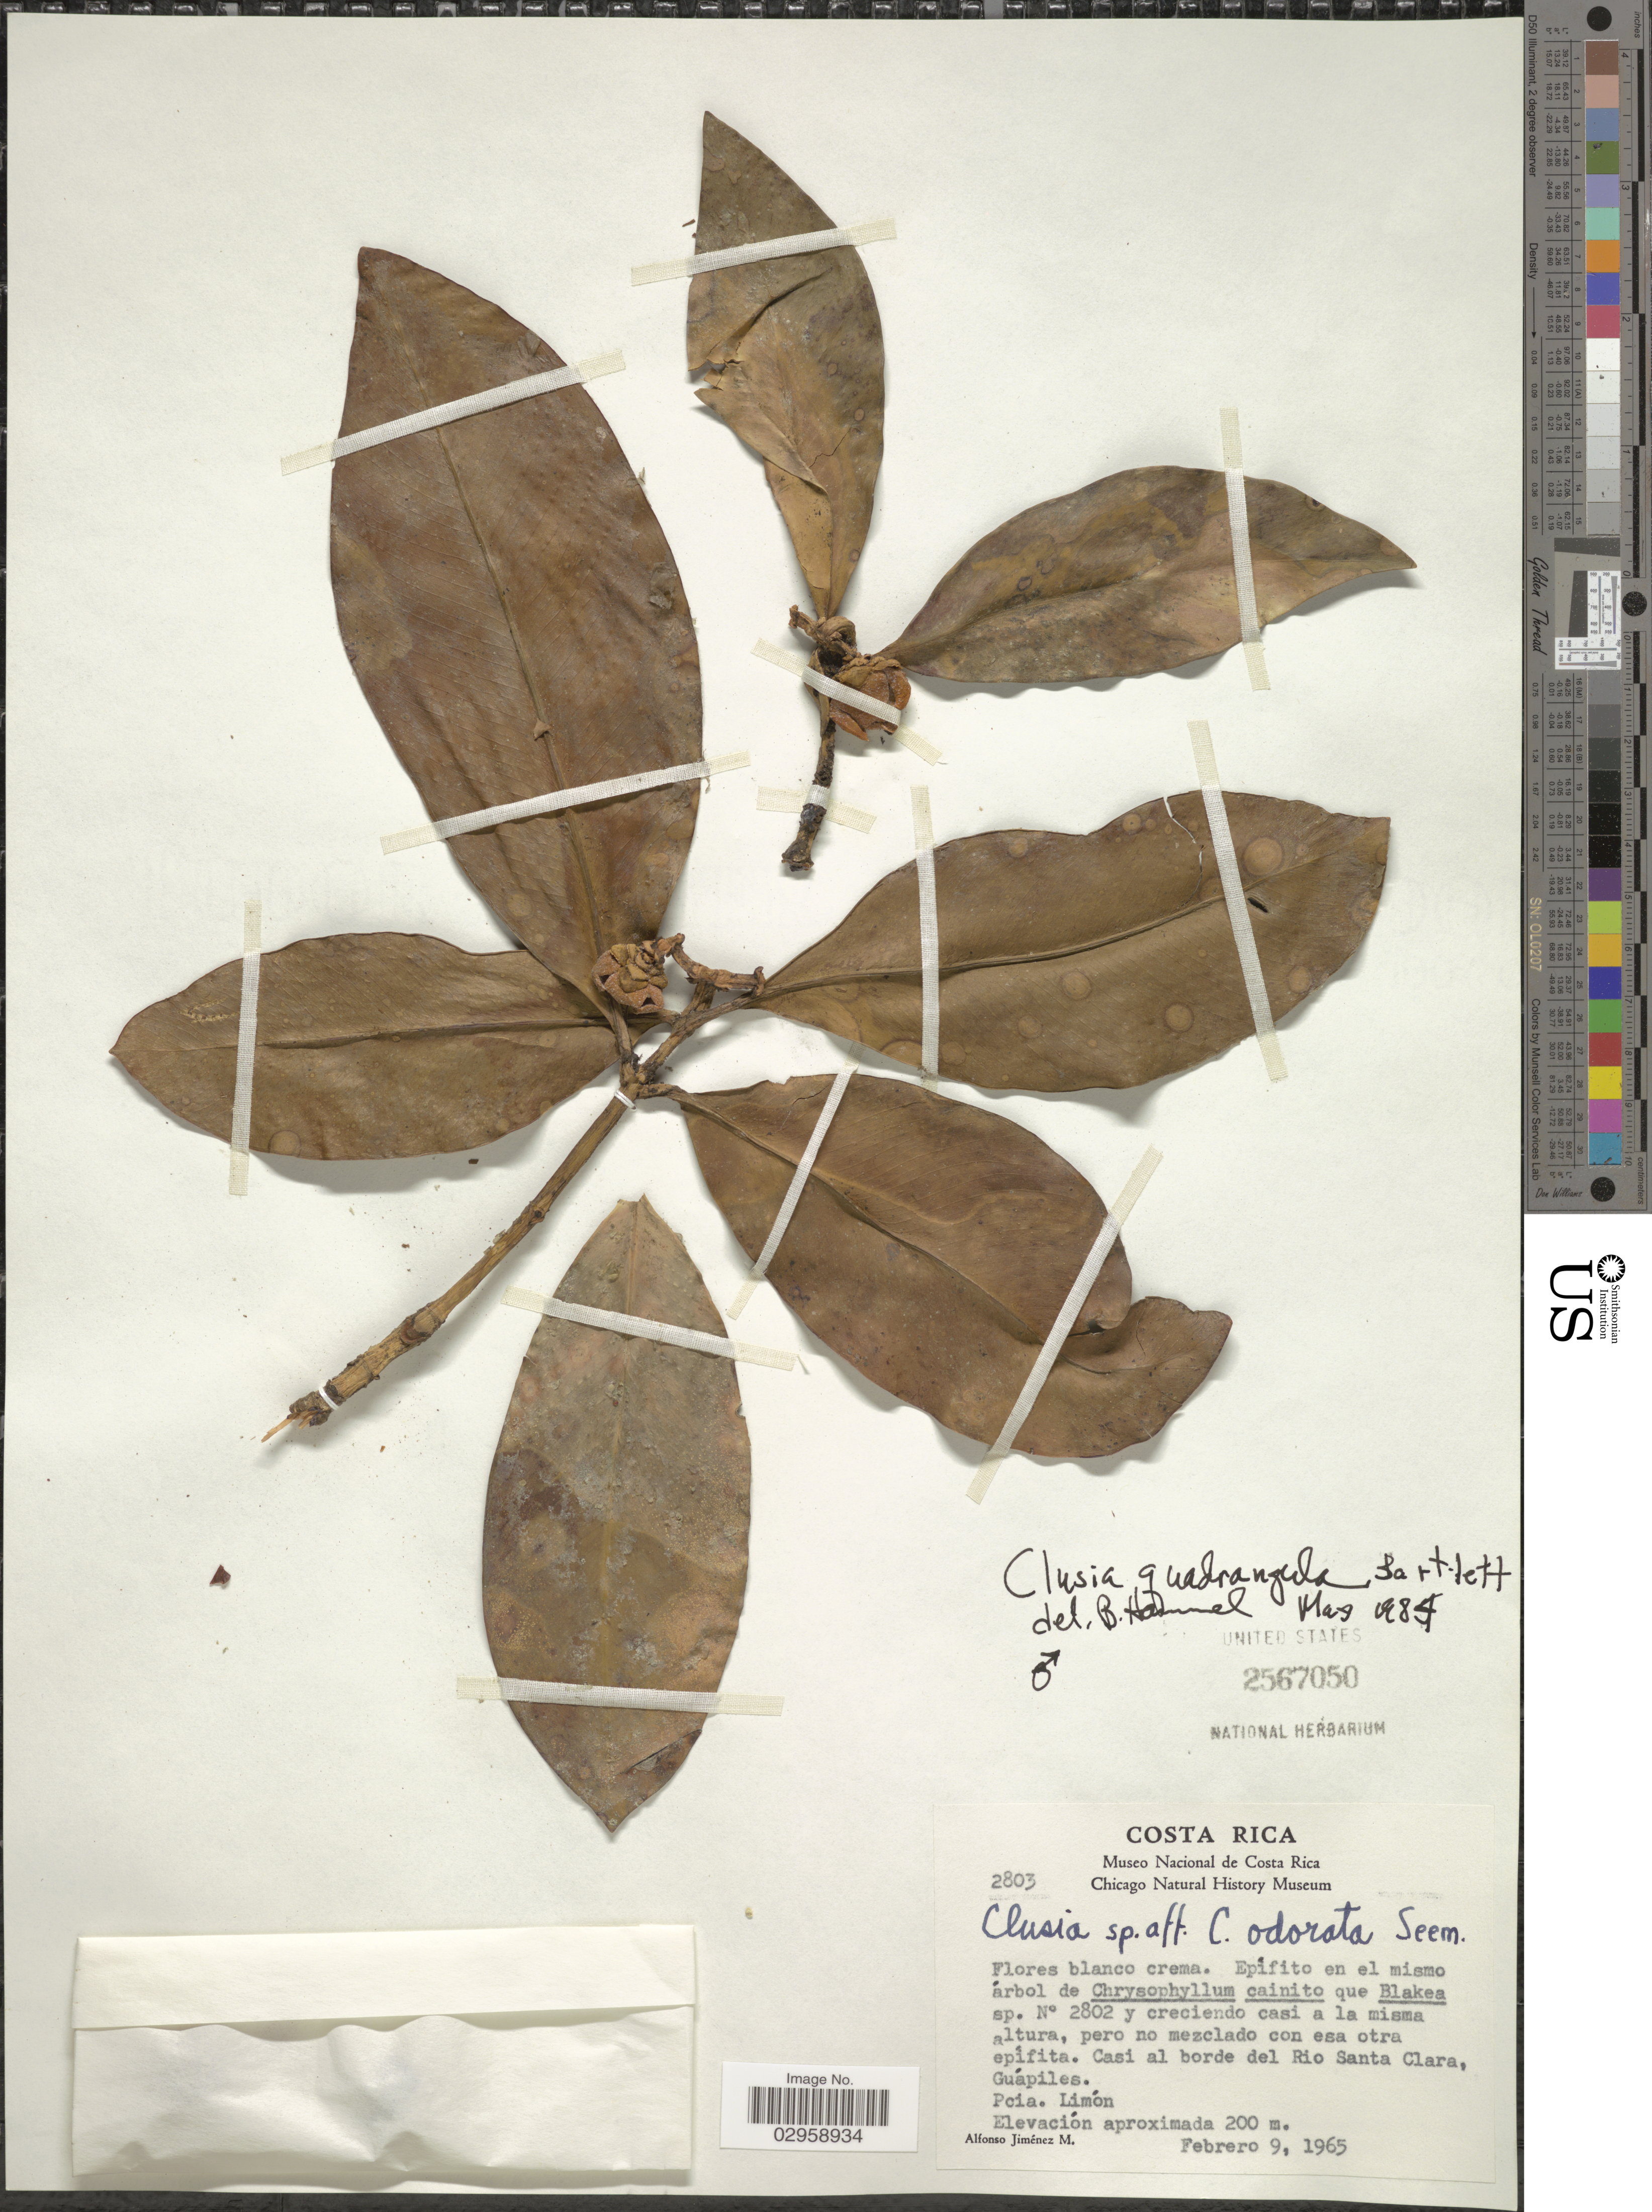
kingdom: Plantae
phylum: Tracheophyta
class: Magnoliopsida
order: Malpighiales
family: Clusiaceae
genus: Clusia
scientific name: Clusia quadrangula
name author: Bartlett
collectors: A. Jimenez M.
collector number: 2803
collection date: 1965-02-09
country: Costa Rica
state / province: Limón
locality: Casi al borde del Rio Santa Clara, Gúapiles, Pcia. Limón.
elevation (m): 200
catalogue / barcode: US 2567050